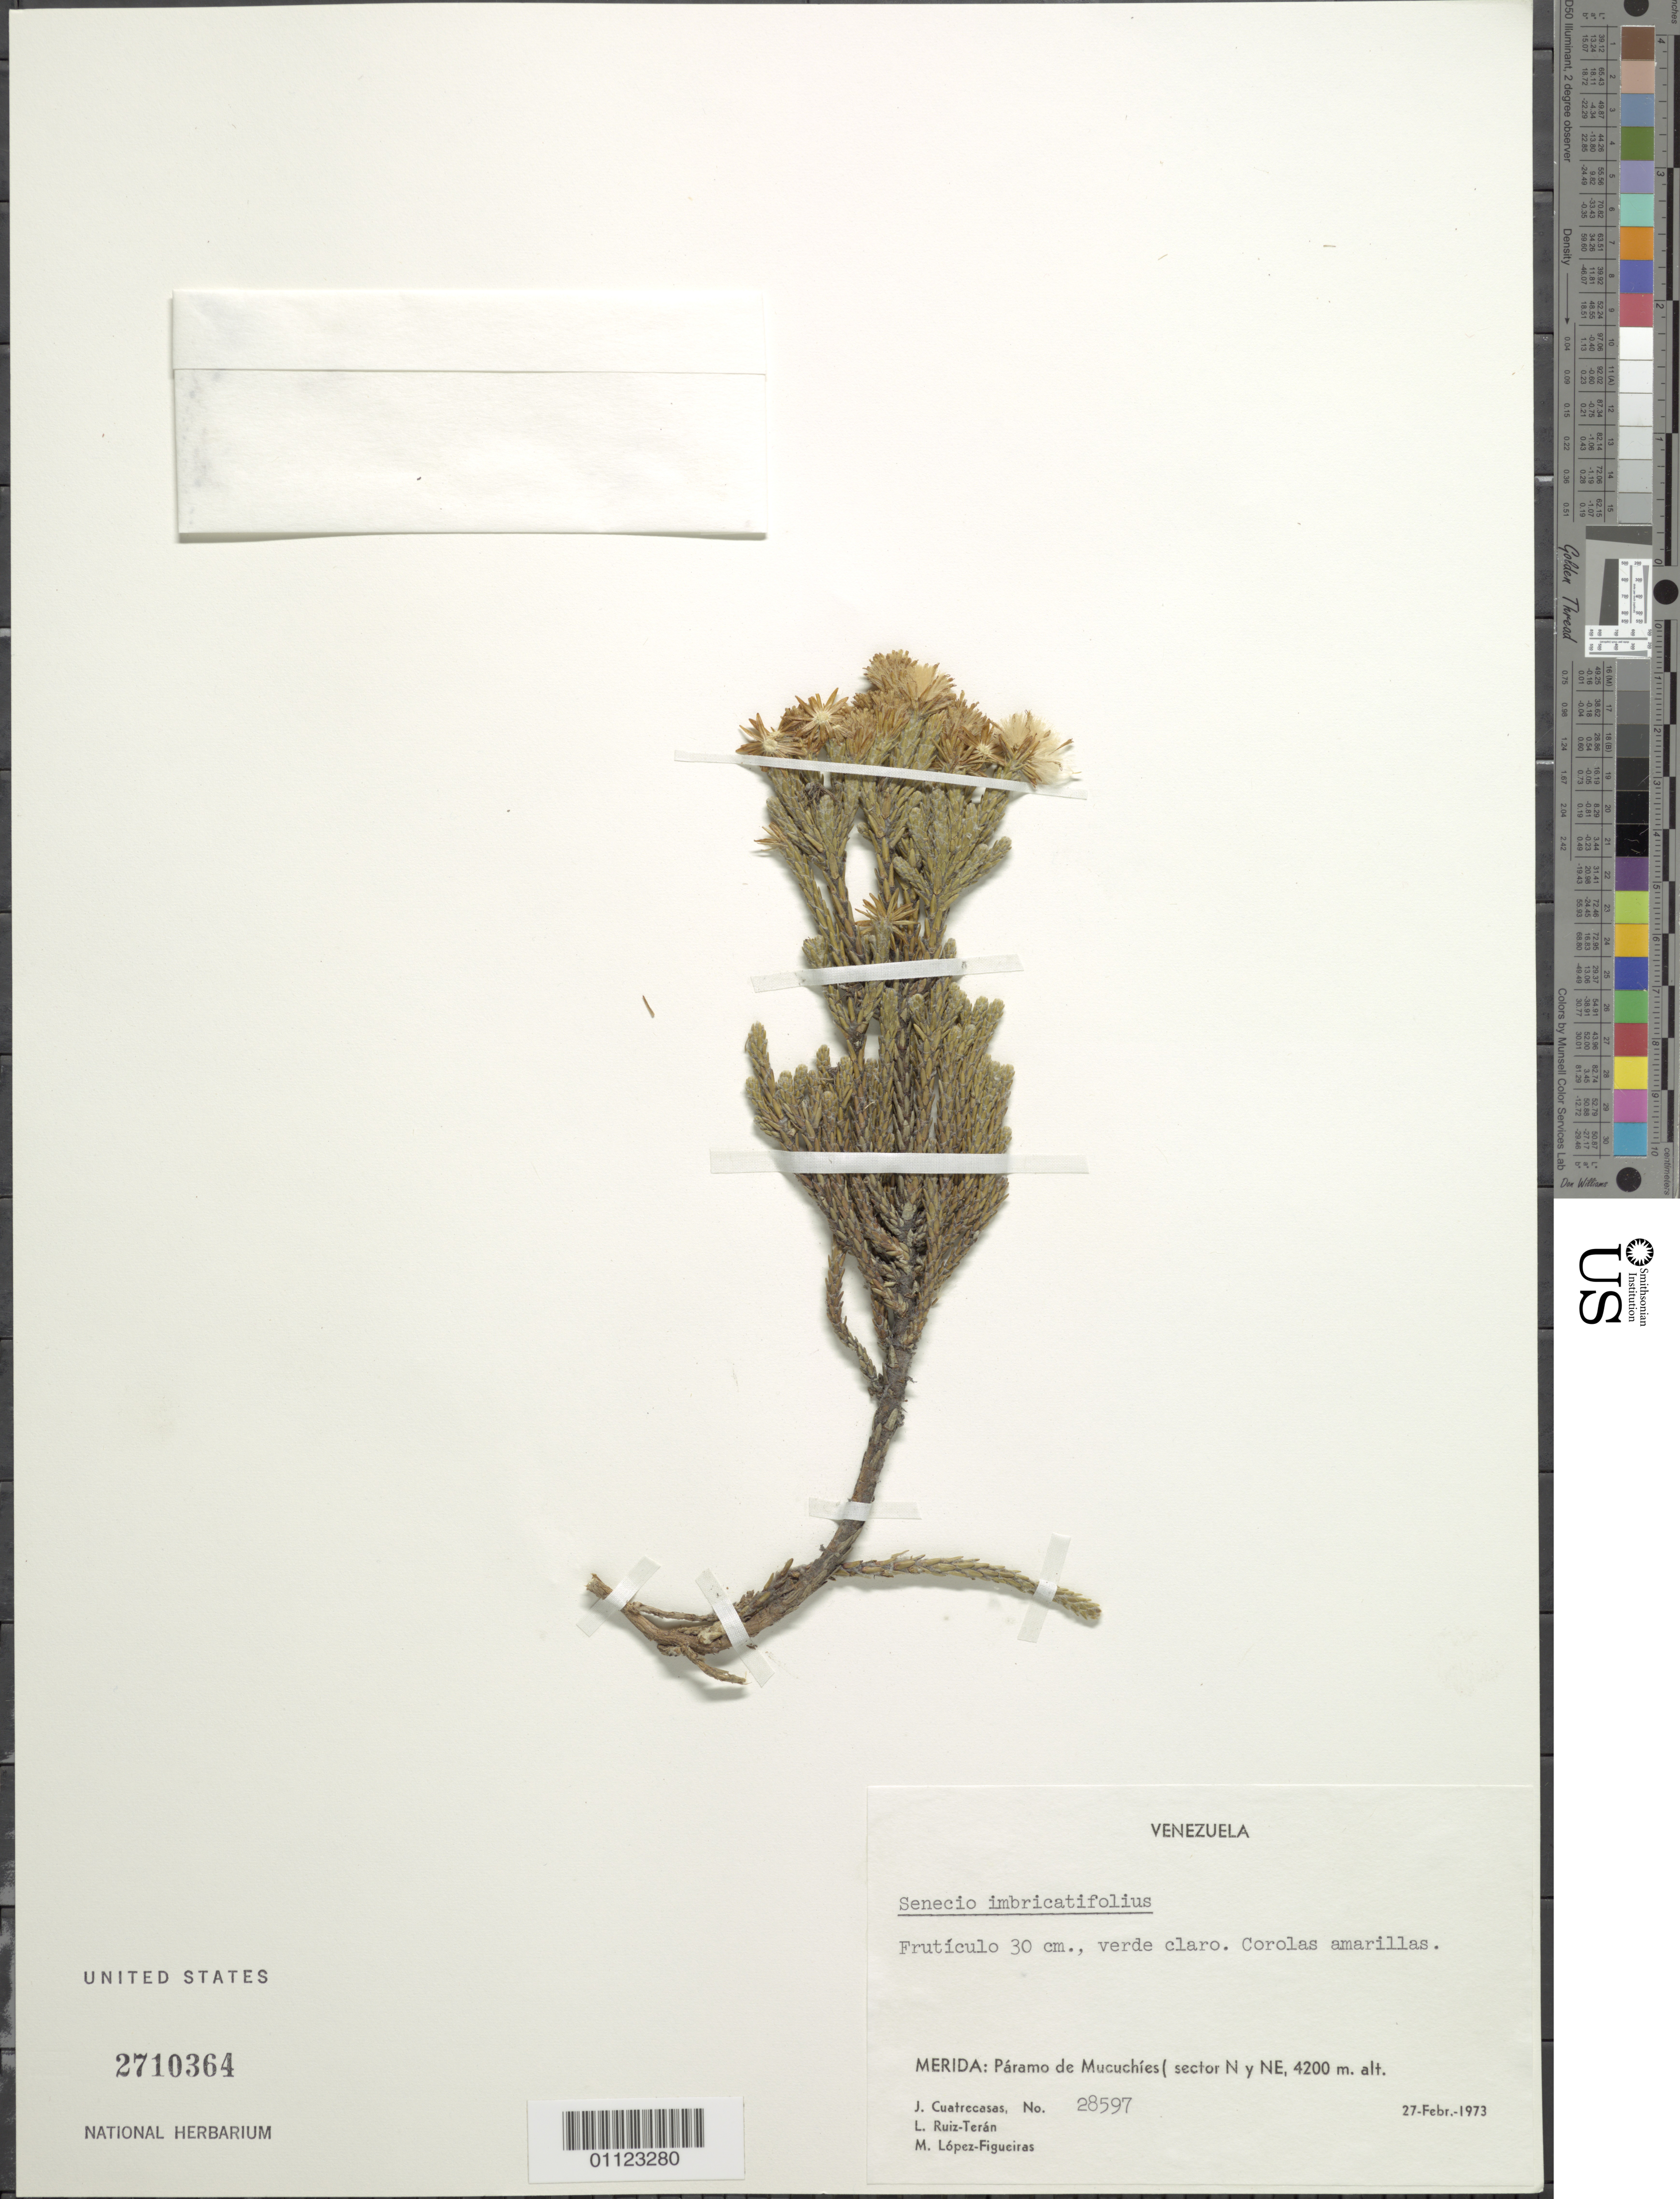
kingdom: Plantae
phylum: Tracheophyta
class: Magnoliopsida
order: Asterales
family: Asteraceae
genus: Pentacalia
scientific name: Pentacalia imbricatifolia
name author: (Sch. Bip. ex Wedd.) Cuatrec.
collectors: J. Cuatrecasas, L. E. Ruíz-Terán & M. López Figueiras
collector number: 28597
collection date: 1973-02-27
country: Venezuela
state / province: Mérida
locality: Páramo de Mucuchíes, sector N y NE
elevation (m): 4200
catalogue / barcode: US 2710364